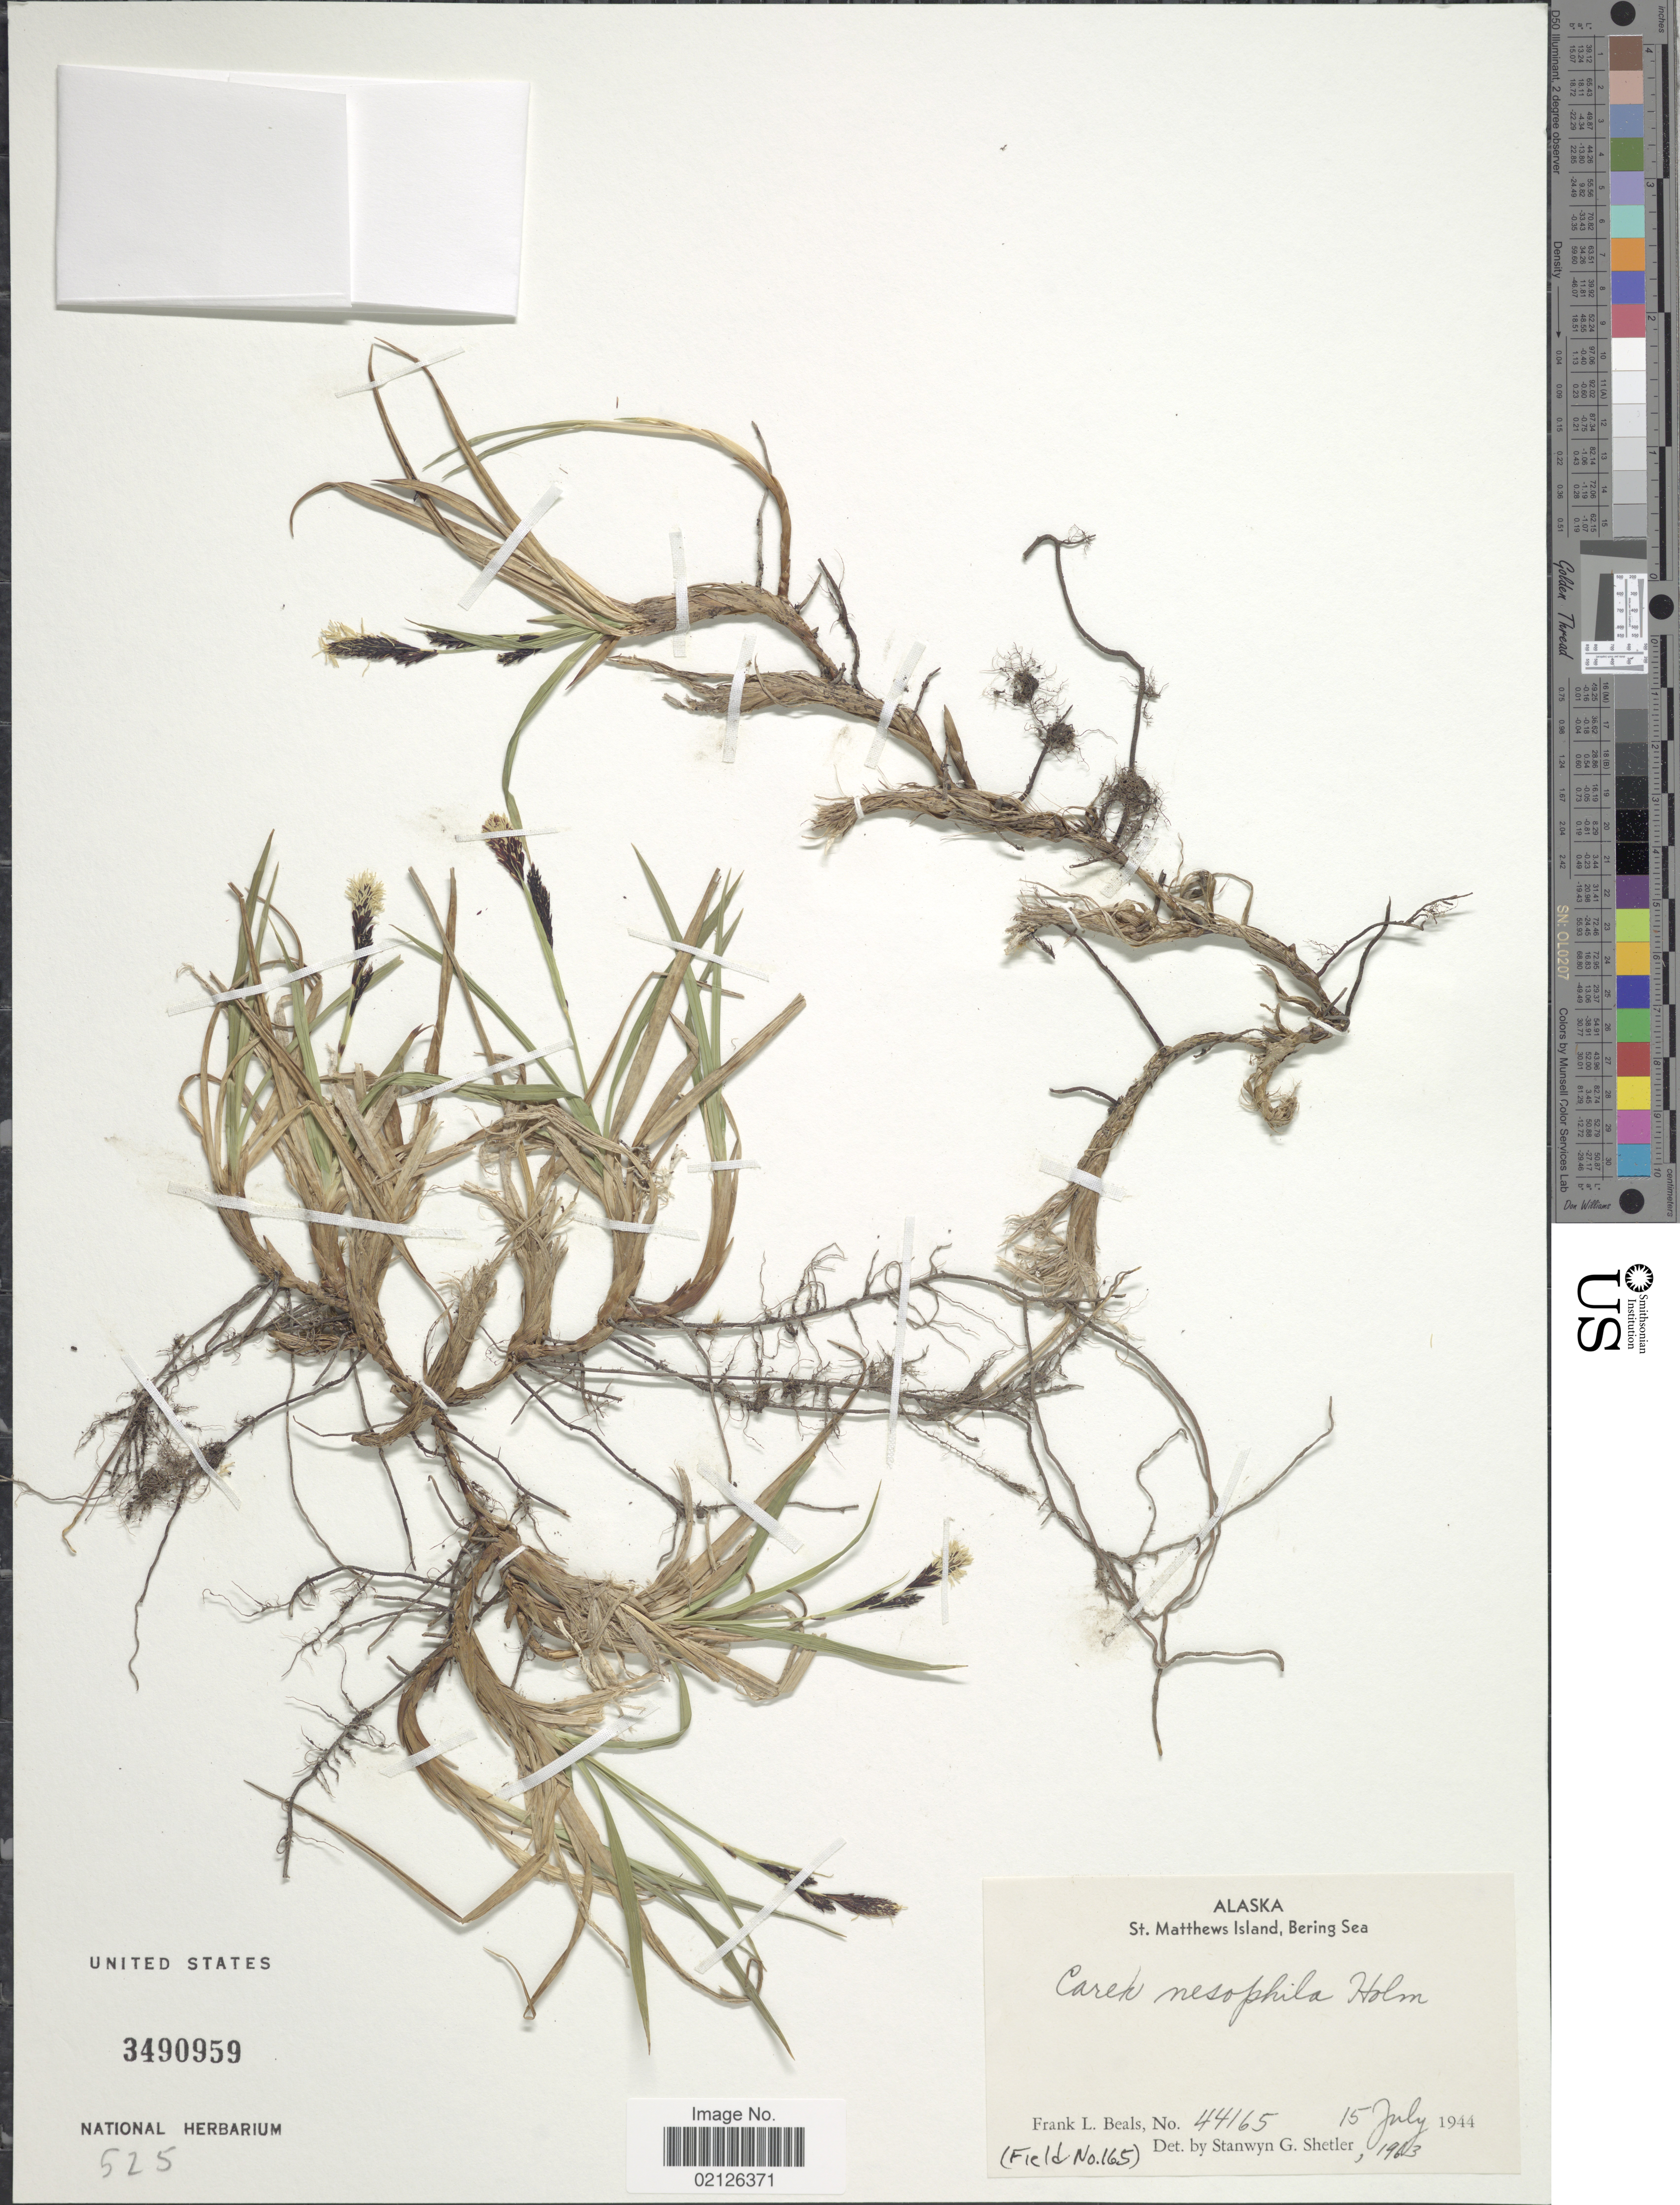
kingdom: Plantae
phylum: Tracheophyta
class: Liliopsida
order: Poales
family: Cyperaceae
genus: Carex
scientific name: Carex microchaeta subsp. nesophila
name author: (Holm) D.F. Murray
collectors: F. Beals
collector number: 44165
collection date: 1944-07-15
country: United States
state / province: Alaska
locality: St Matthews Island, Bering Sea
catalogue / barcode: US 3490959